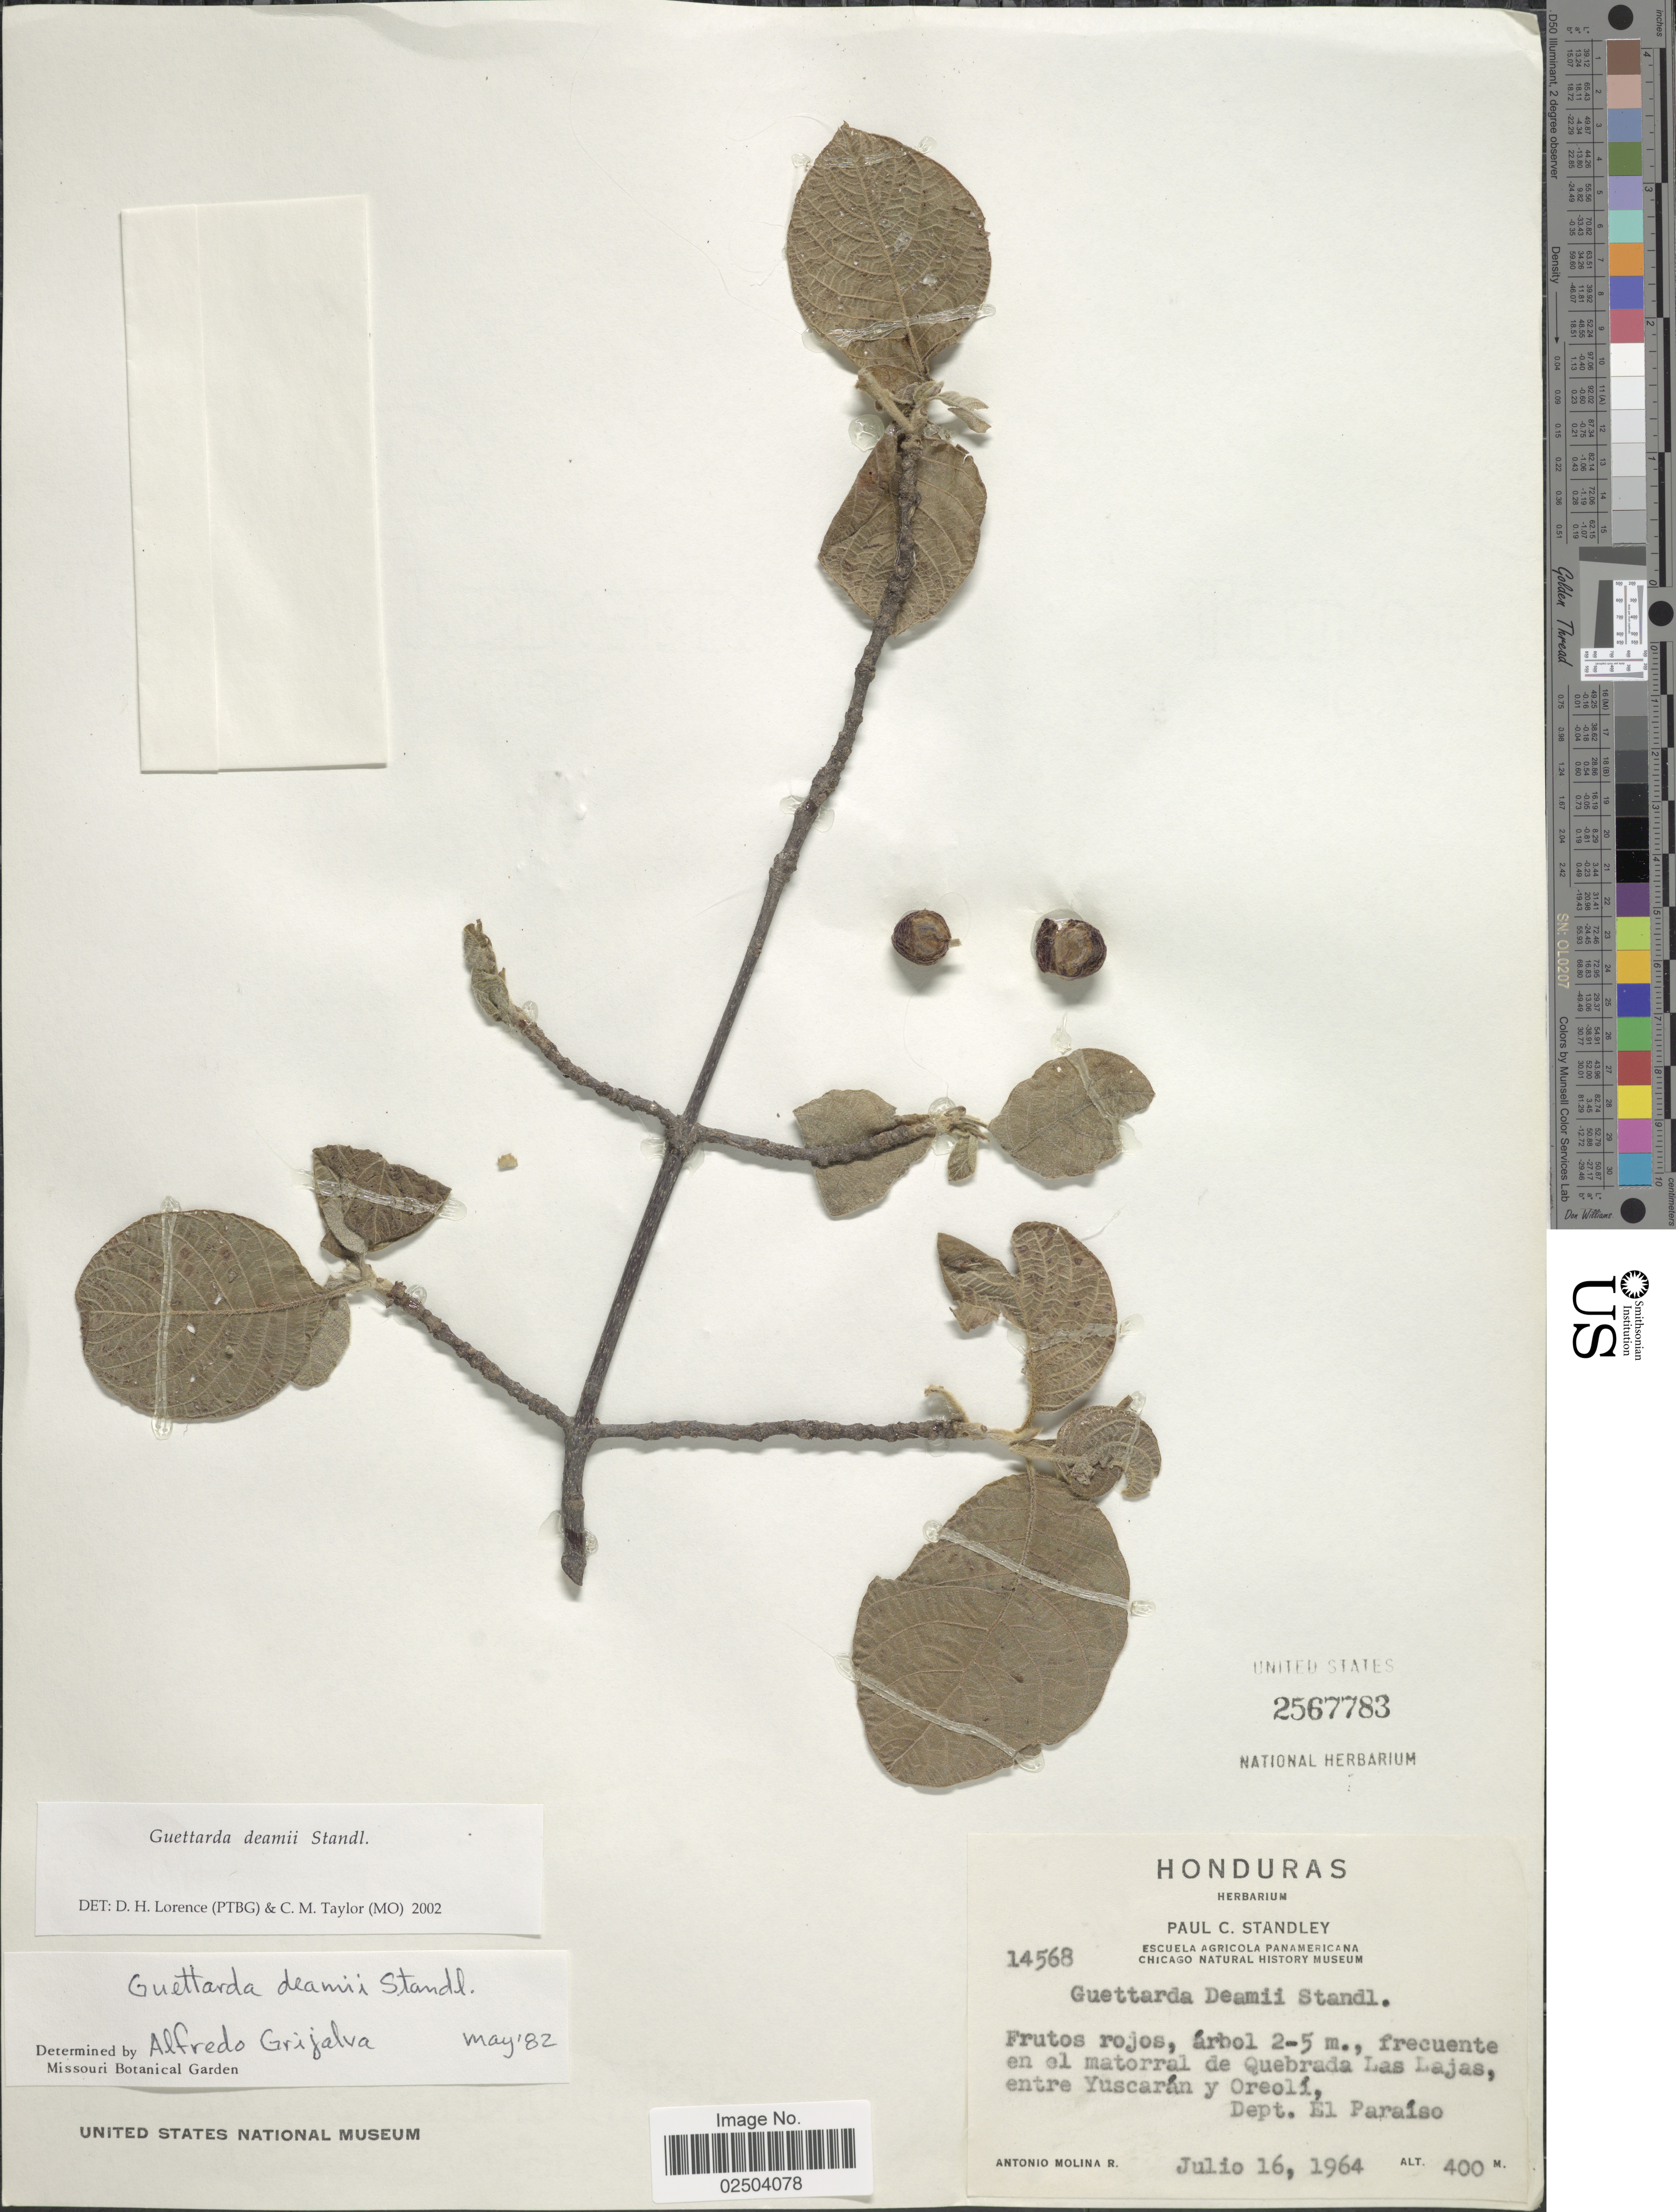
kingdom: Plantae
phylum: Tracheophyta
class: Magnoliopsida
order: Gentianales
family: Rubiaceae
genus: Guettarda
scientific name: Guettarda deamii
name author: Standl.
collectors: A. Molina R.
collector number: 14568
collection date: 1964-07-16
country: Honduras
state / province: El Paraíso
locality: Frecuente en el matorral de Quebrada Las Lajas, entre Yuscaran y Oreoli, Dept. El Paraiso.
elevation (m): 400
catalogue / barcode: US 2567783